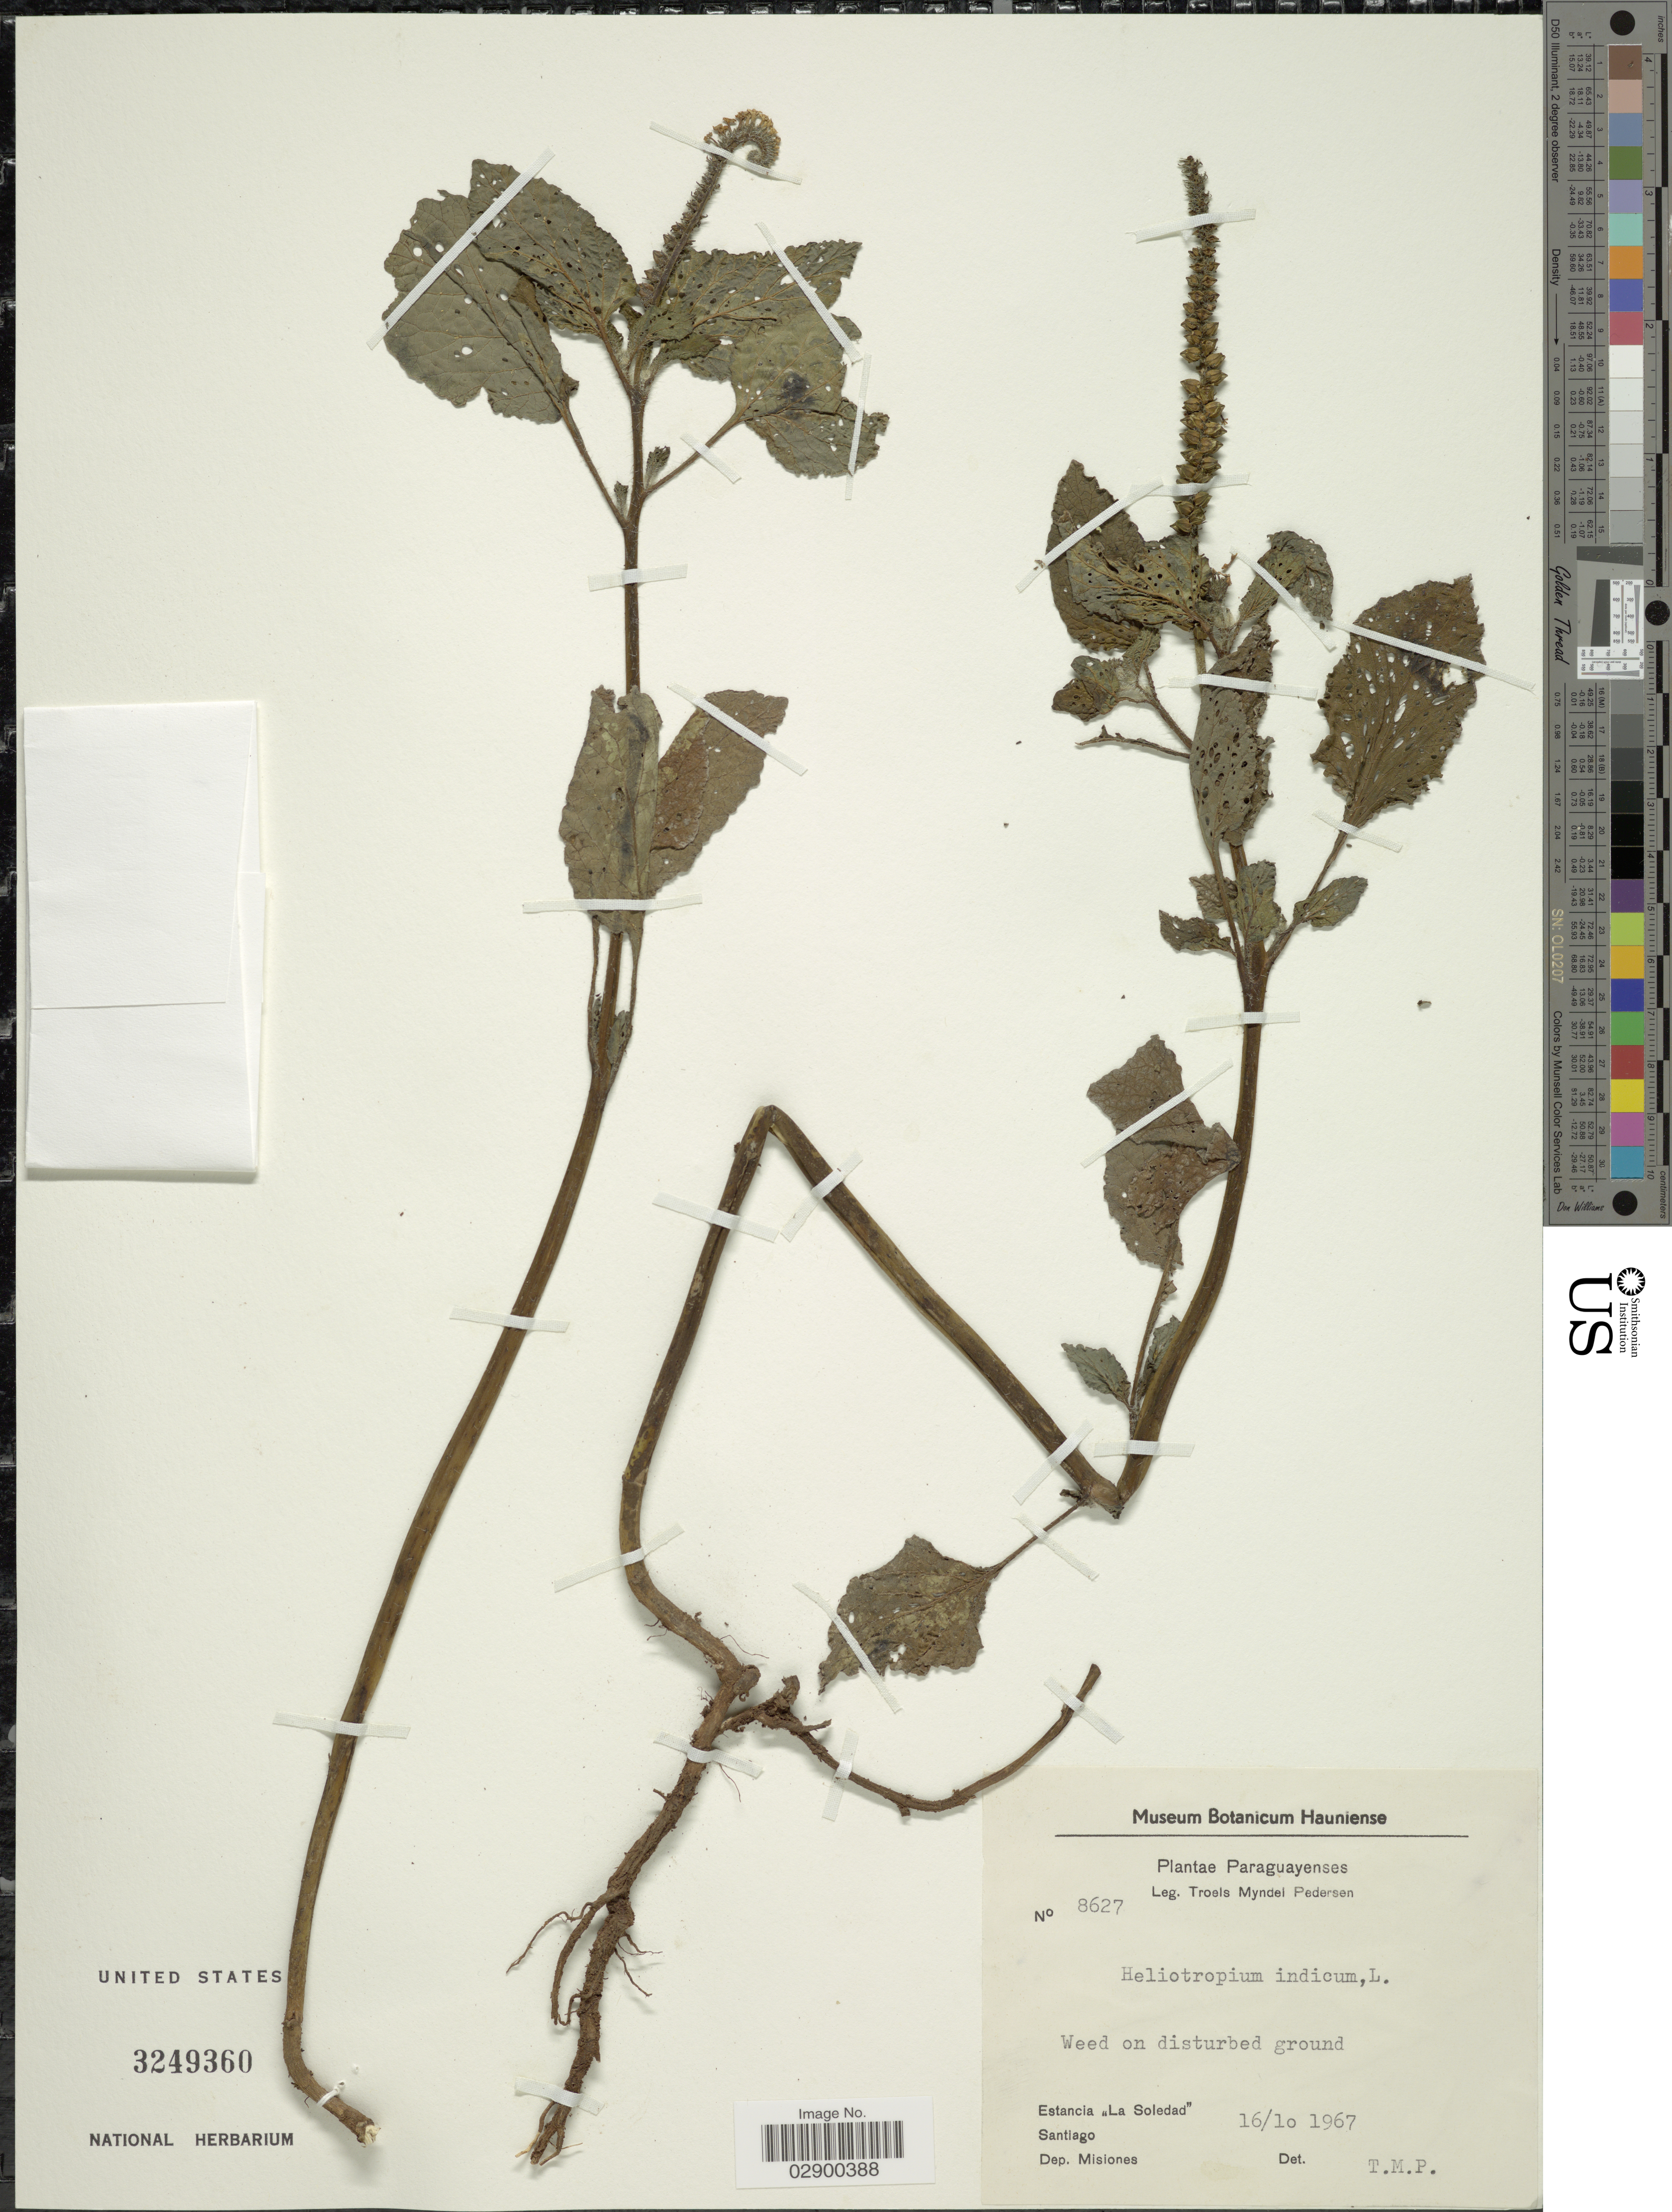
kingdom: Plantae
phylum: Tracheophyta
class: Magnoliopsida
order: Boraginales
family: Heliotropiaceae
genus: Heliotropium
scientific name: Heliotropium indicum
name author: L.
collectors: T. Pederson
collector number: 8627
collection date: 1967-10-16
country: Paraguay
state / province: Misiones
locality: Estancia "La Soledad", Santiago, Dep. Misiones.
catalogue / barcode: US 3249360